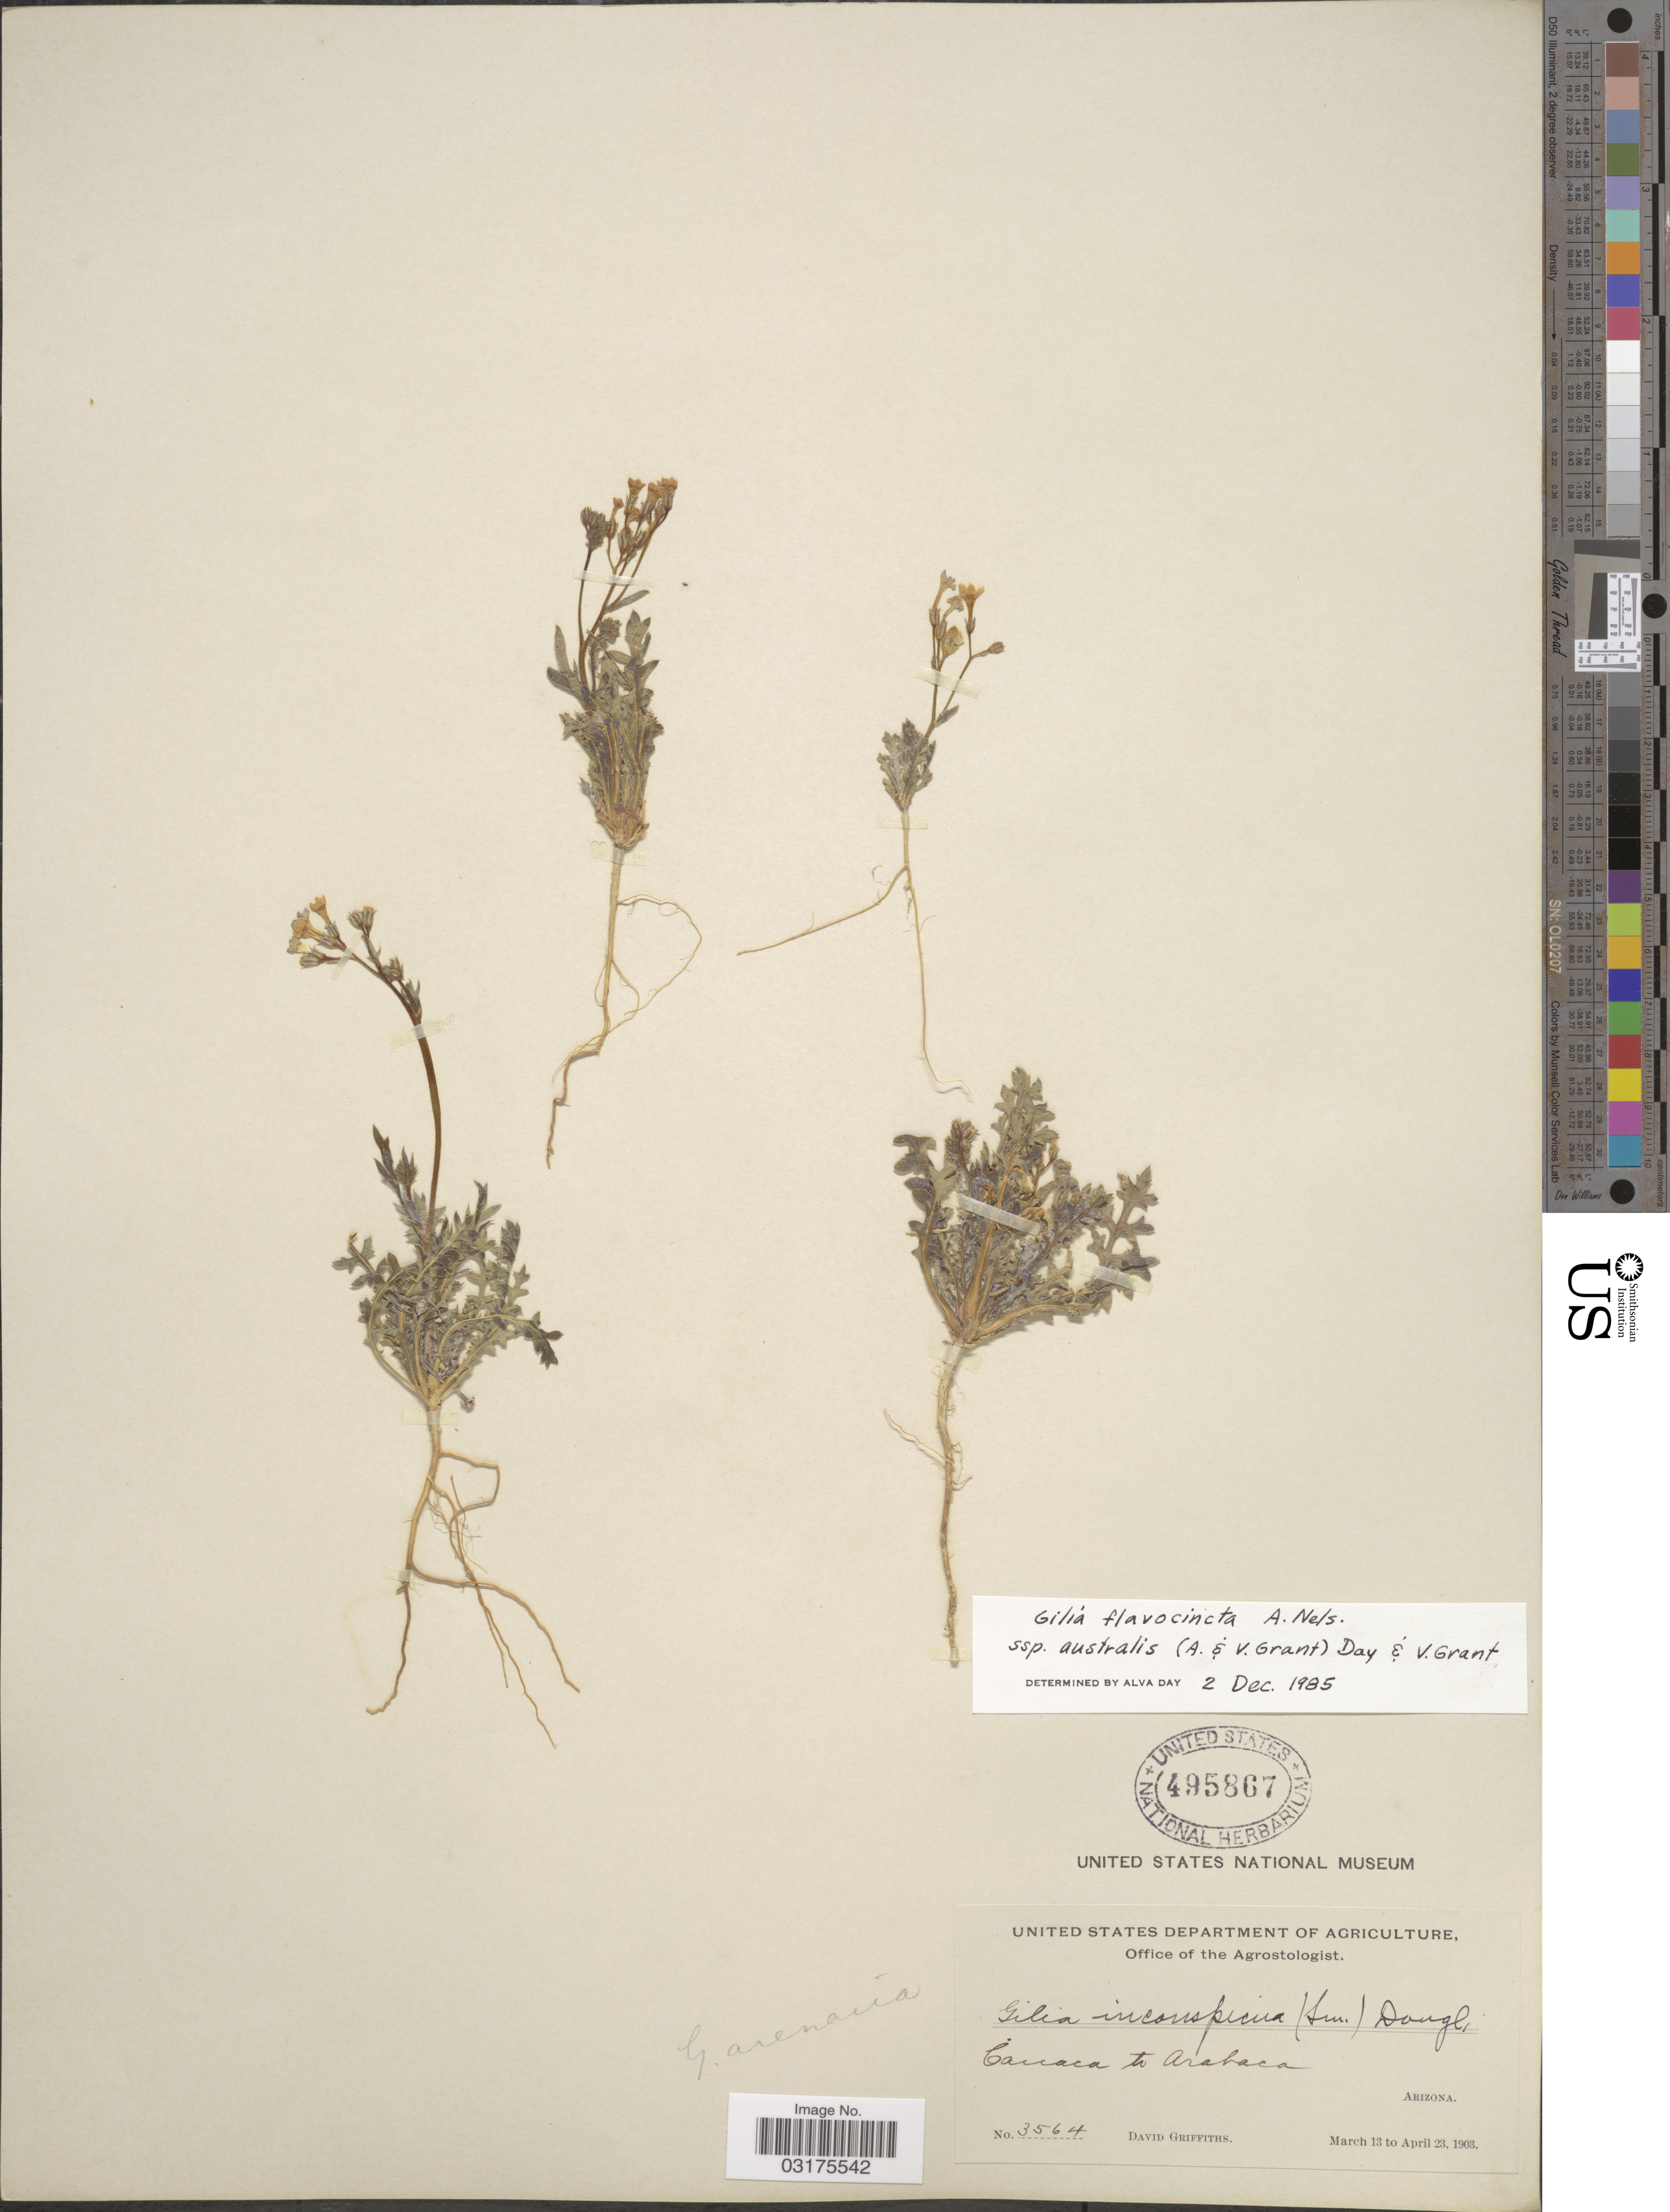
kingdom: Plantae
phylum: Tracheophyta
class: Magnoliopsida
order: Ericales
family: Polemoniaceae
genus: Gilia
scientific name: Gilia flavocincta subsp. australis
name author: A. Nelson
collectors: D. Griffiths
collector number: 3564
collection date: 1903-03-13/1903-04-23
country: United States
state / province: Arizona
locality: Canaca to Arabaca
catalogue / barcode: US 495867